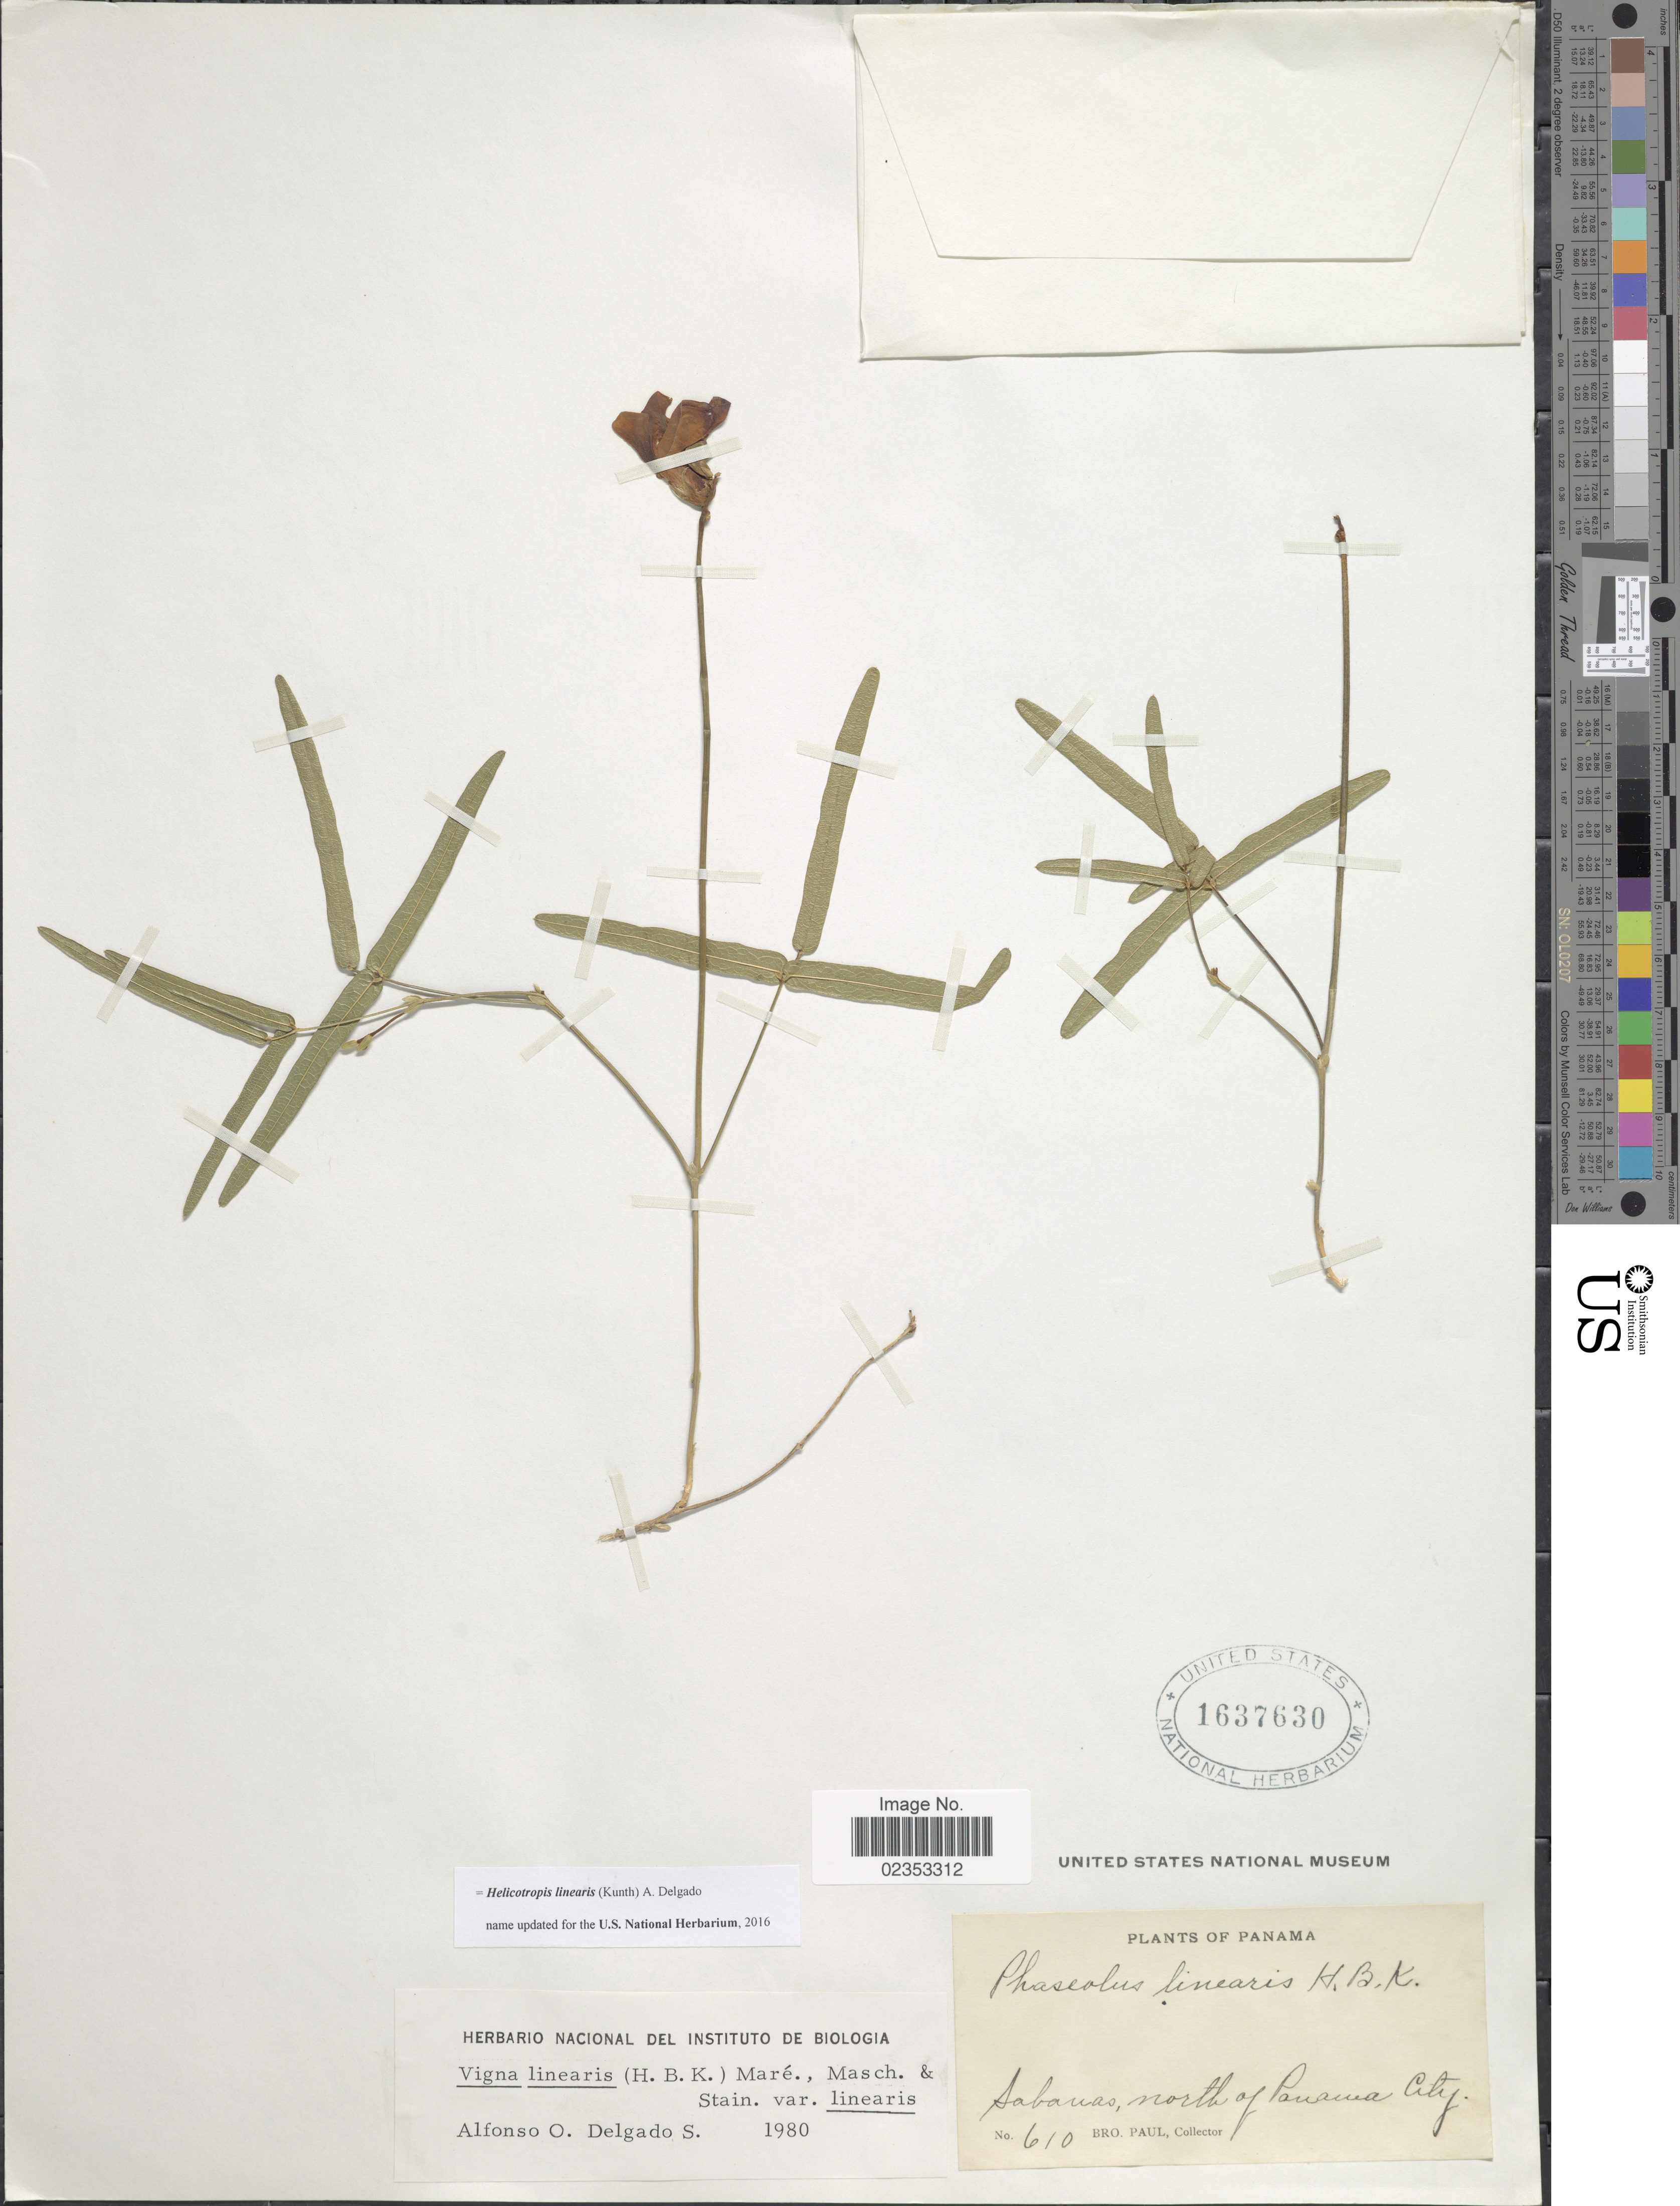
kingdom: Plantae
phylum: Tracheophyta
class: Magnoliopsida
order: Fabales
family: Fabaceae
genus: Helicotropis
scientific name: Helicotropis linearis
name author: (Kunth) A. Delgado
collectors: B. Paul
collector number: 610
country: Panama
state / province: Panamá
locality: Sabanas, north of Panama City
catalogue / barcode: US 1637630